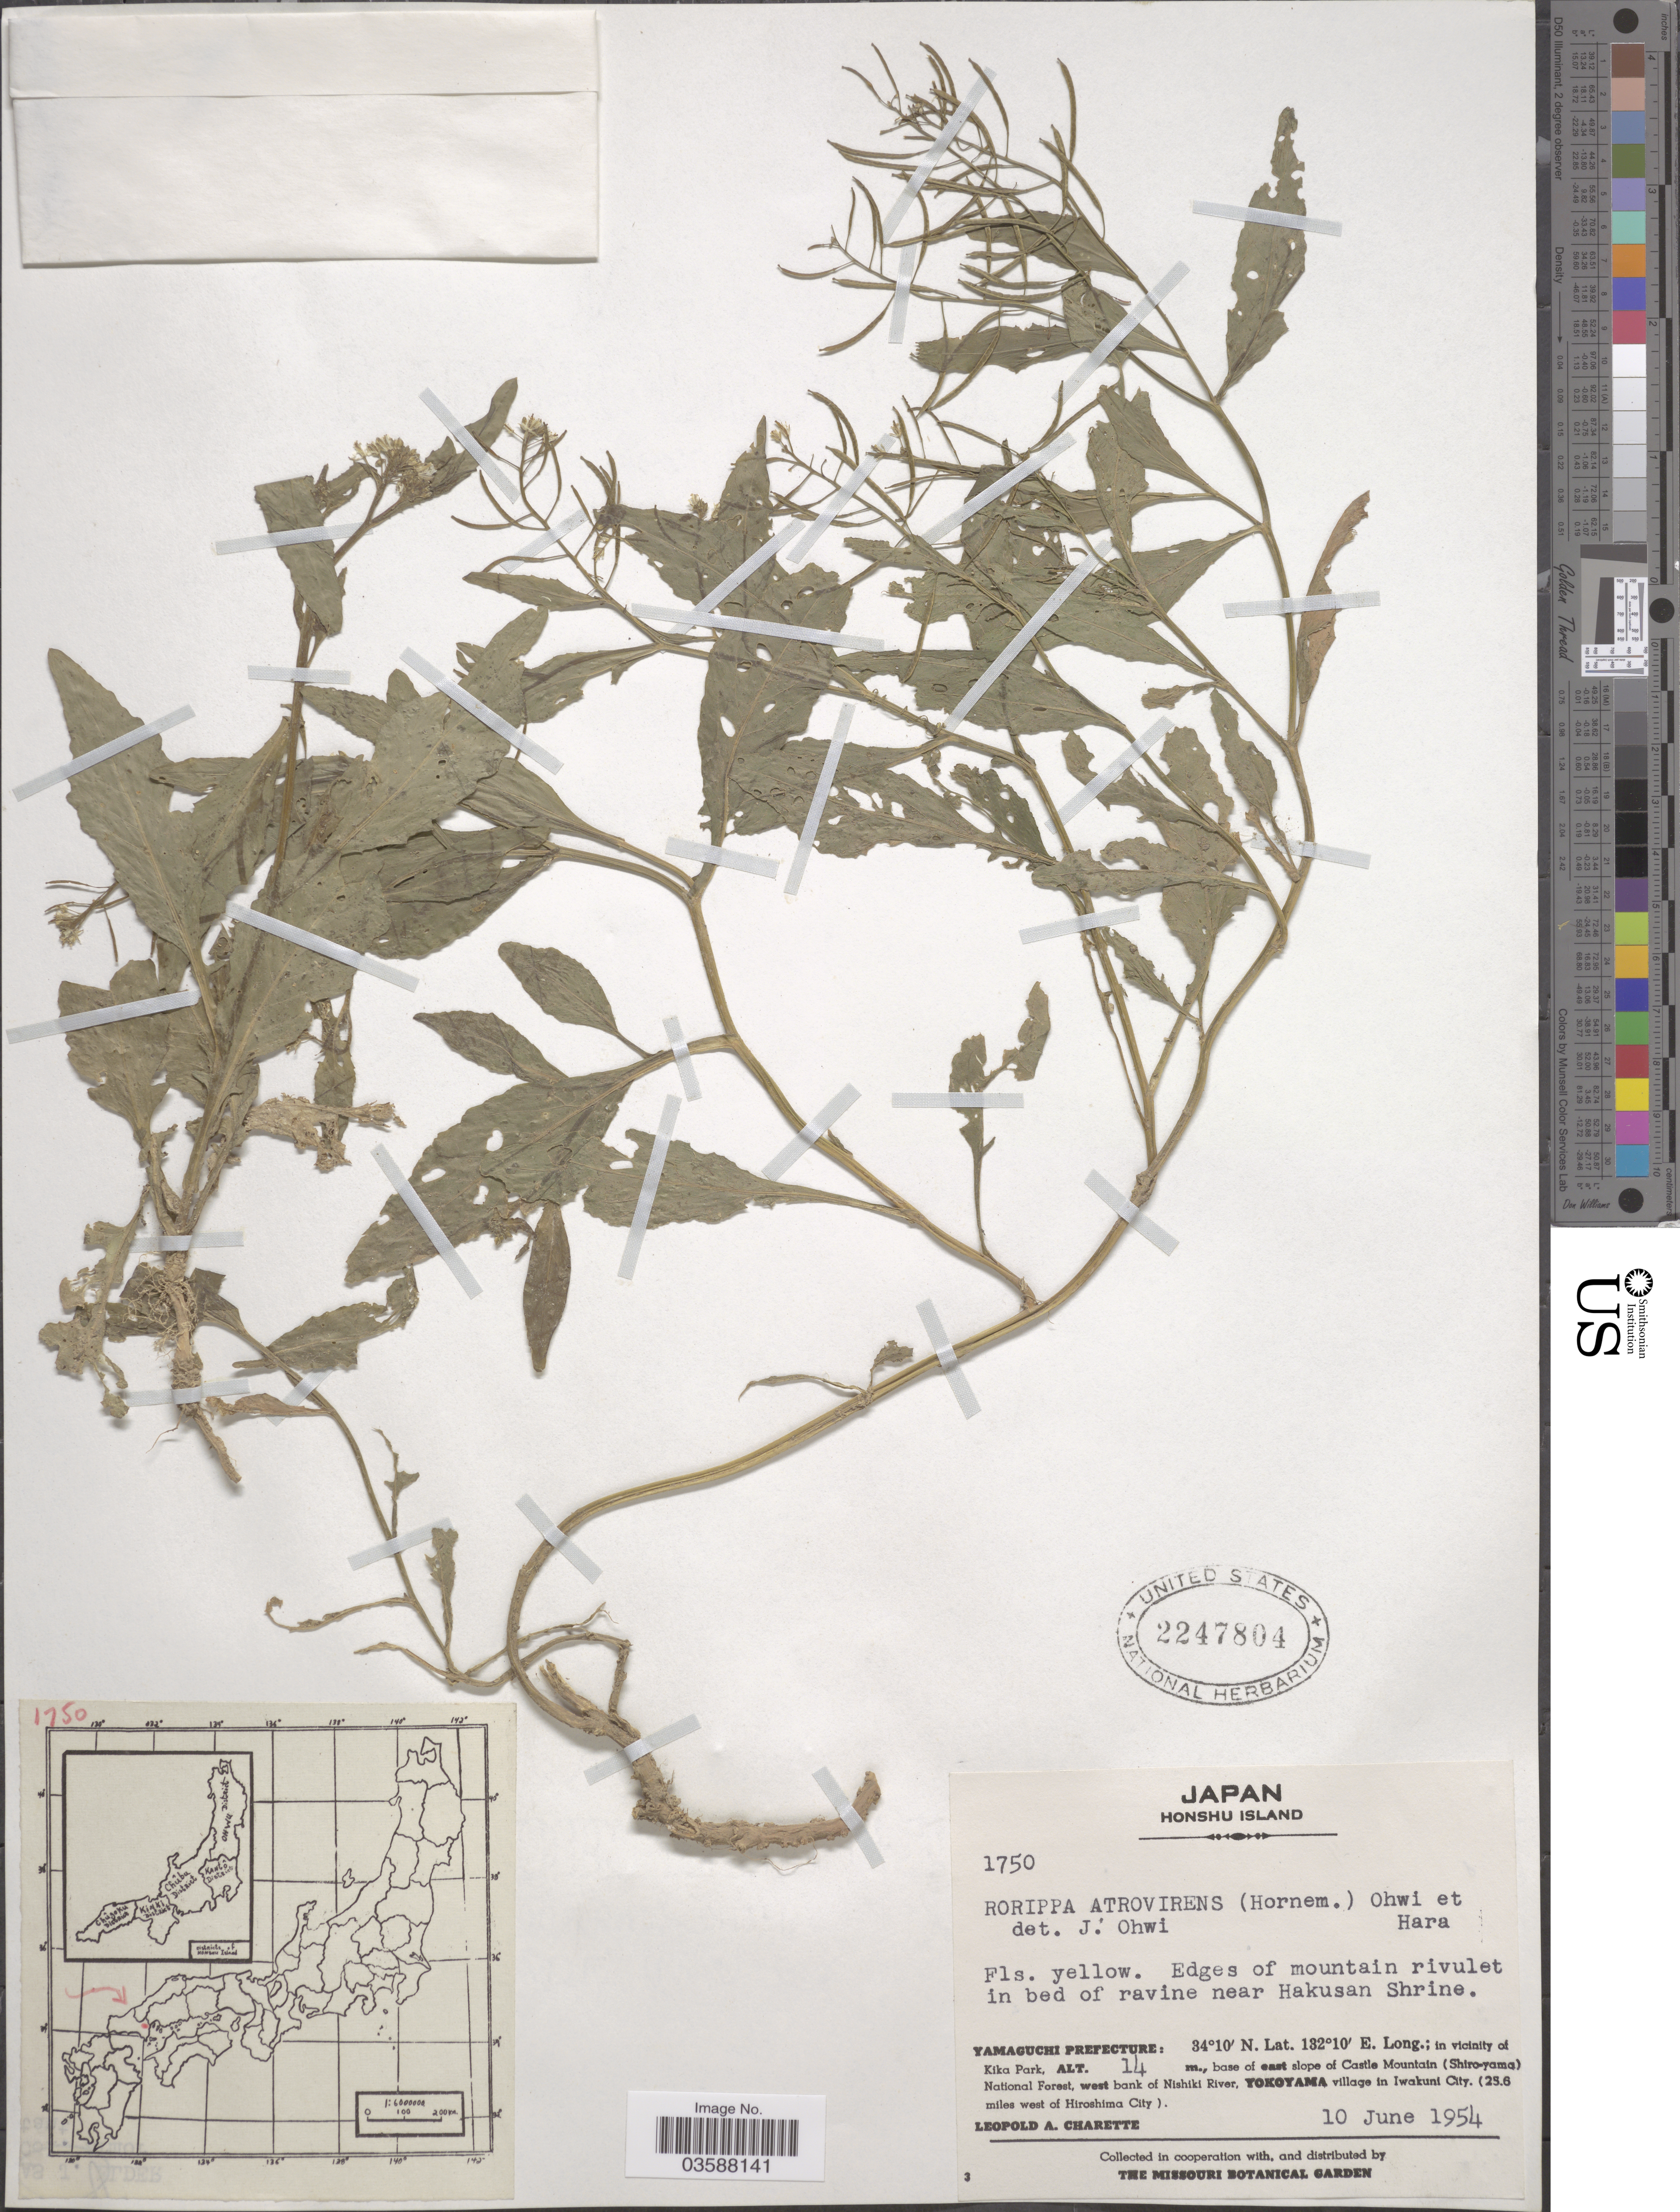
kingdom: Plantae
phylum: Tracheophyta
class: Magnoliopsida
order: Brassicales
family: Brassicaceae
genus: Rorippa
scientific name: Rorippa indica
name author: (L.) Hiern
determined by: Strong, M. T., (US), Smithsonian Institution - National Museum of Natural History (UNITED STATES)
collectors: L. A. Charette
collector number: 1750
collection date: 1954-06-10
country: Japan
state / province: Yamaguti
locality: Honshu Island. Edges of mountain rivulet in bed of ravine near Hakusan Shrine. Yamaguchi Prefecture: in vicinity of Kika Park, base of east slope of Castle Mountain (Shiro-yama) National Forest, west bank of Nishiki River, Yokoyama village in Iwakuni City. (25.6 miles west of Hiroshima City).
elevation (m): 14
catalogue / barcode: US 2247804